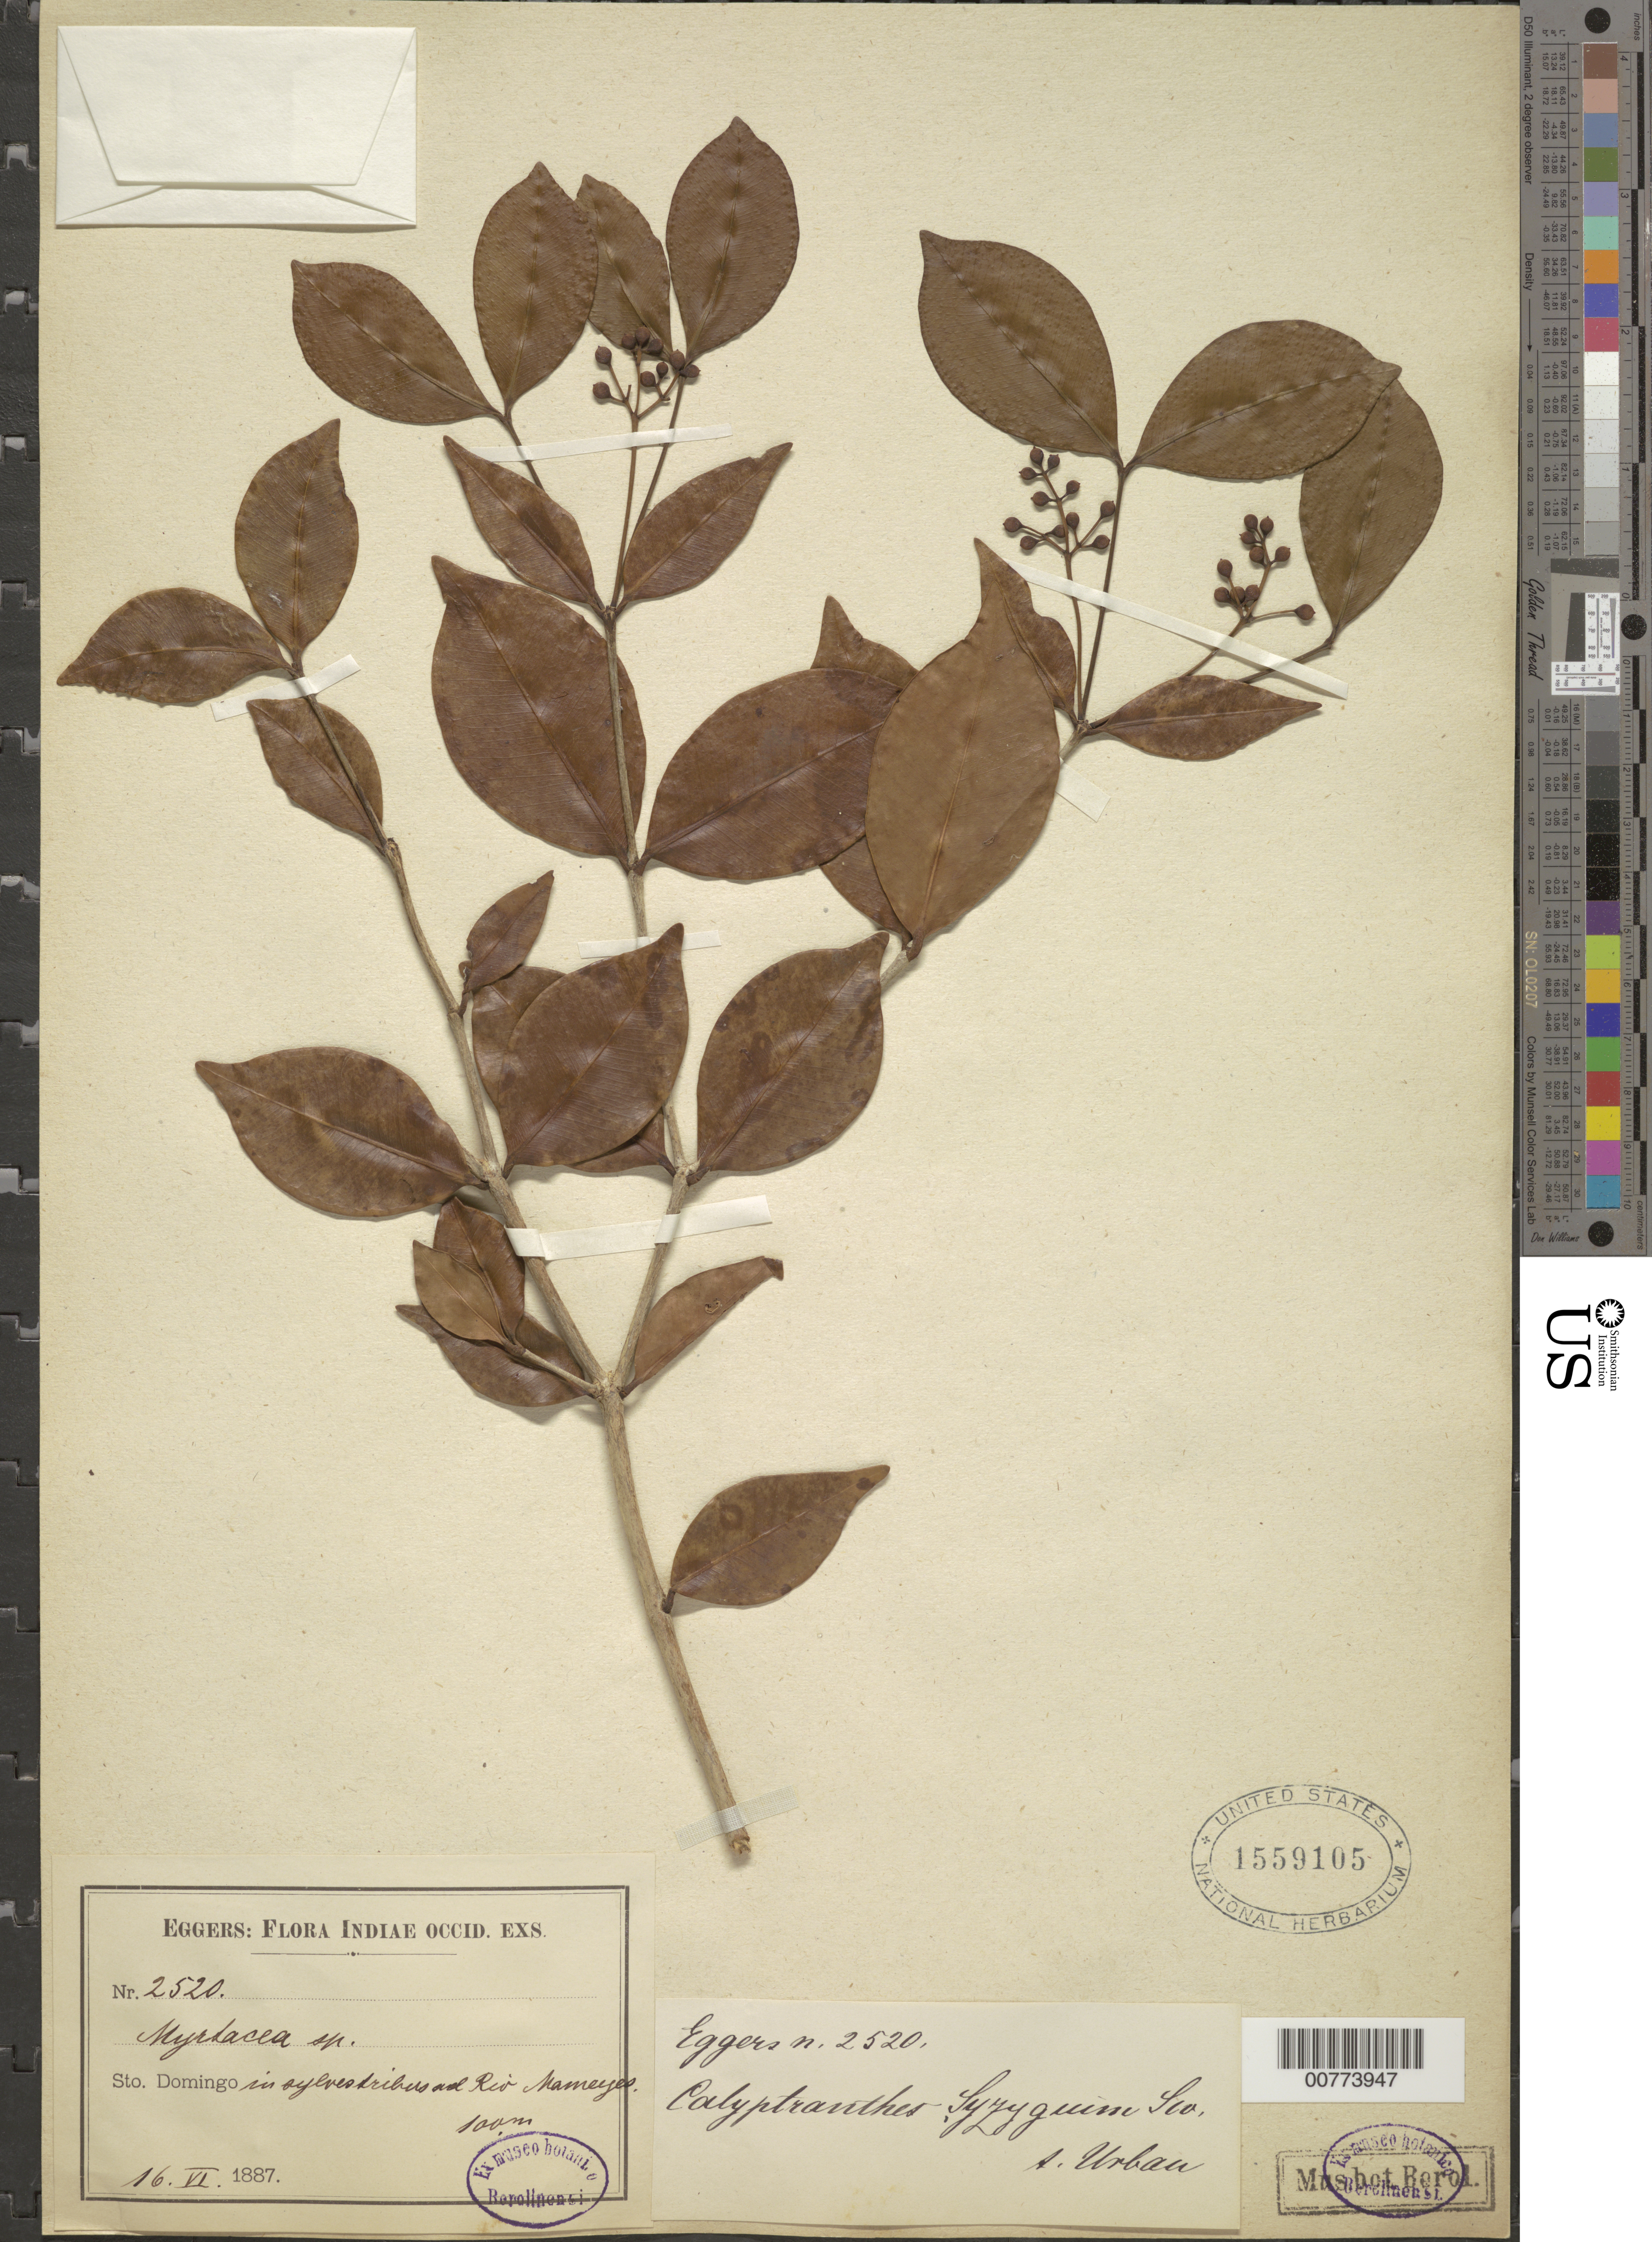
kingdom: Plantae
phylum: Tracheophyta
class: Magnoliopsida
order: Myrtales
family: Myrtaceae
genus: Myrcia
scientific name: Myrcia zuzygium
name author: (L.) A.R. Lourenço & E. Lucas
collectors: H. F. A. von Eggers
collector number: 2520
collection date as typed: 16 Jun 1887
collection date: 1887-06-16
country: Dominican Republic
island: Hispaniola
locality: Rio Mameyes.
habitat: In sylvistribus.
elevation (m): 100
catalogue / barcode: US 1559105